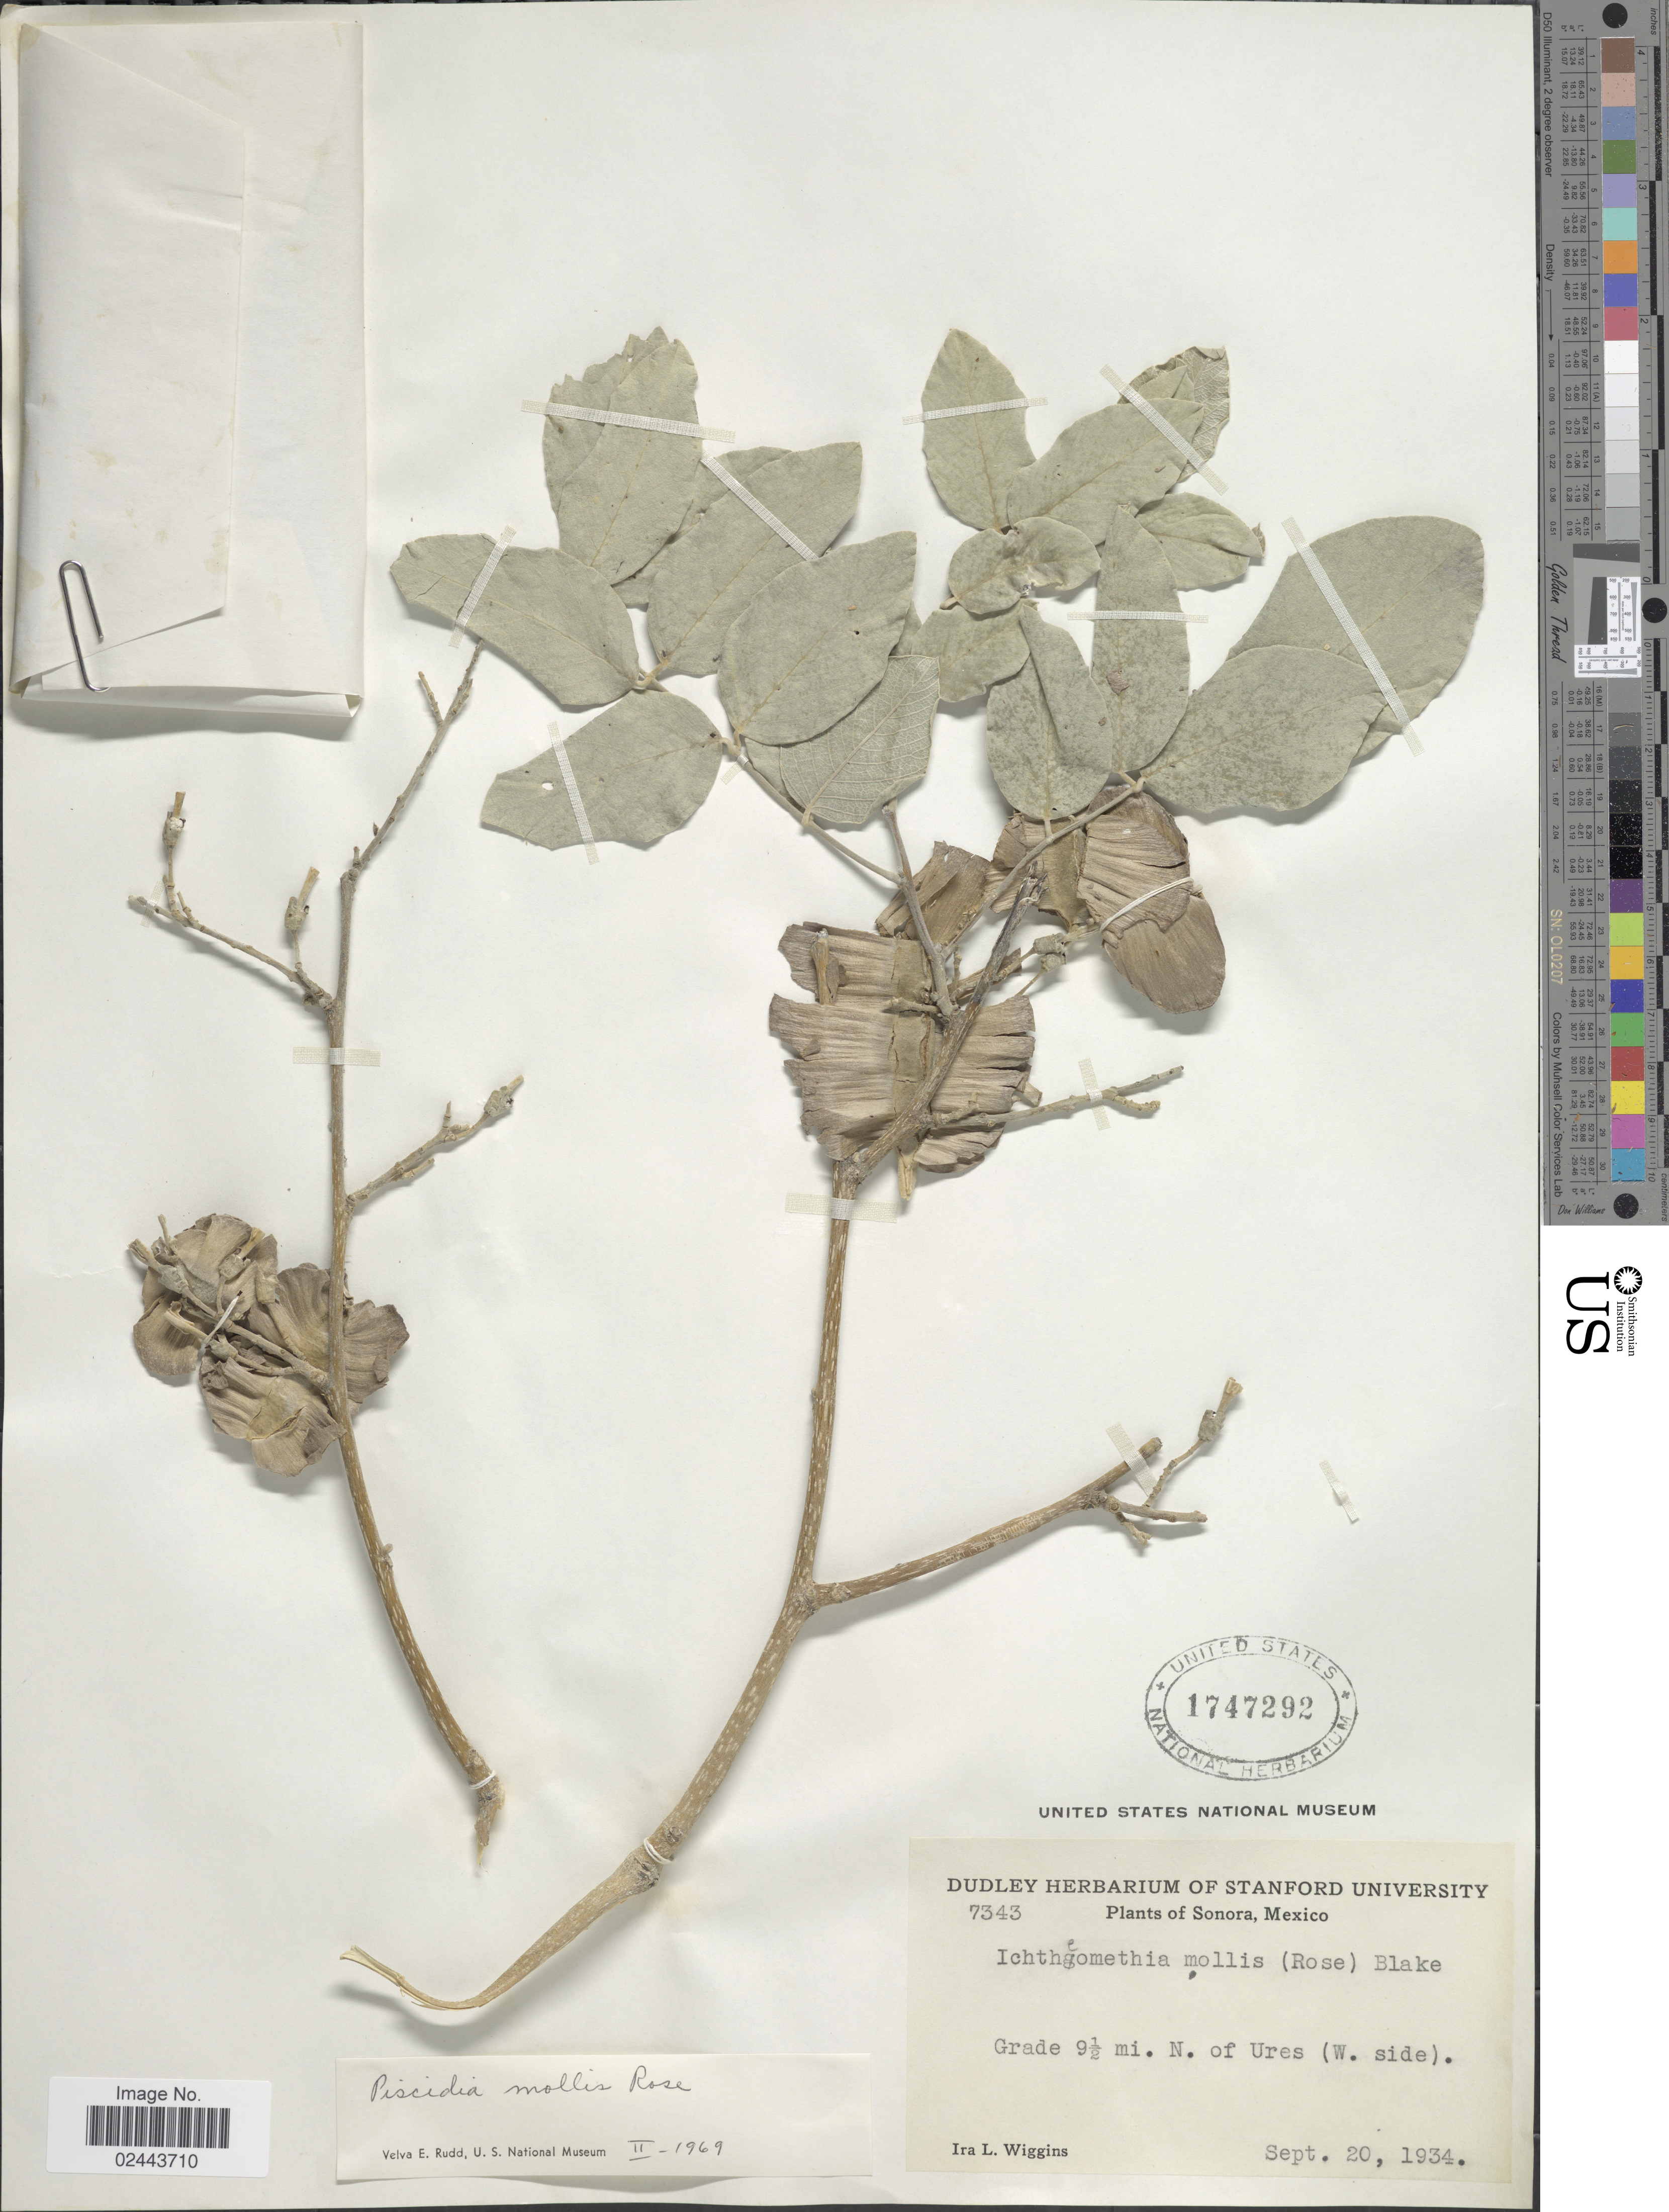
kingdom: Plantae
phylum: Tracheophyta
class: Magnoliopsida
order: Fabales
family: Fabaceae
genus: Piscidia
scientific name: Piscidia mollis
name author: Rose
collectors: I. L. Wiggins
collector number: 7343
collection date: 1934-09-02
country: Mexico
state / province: Sonora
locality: Grade 9 1/2 mi. N. of Ures (W. side).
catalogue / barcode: US 1747292